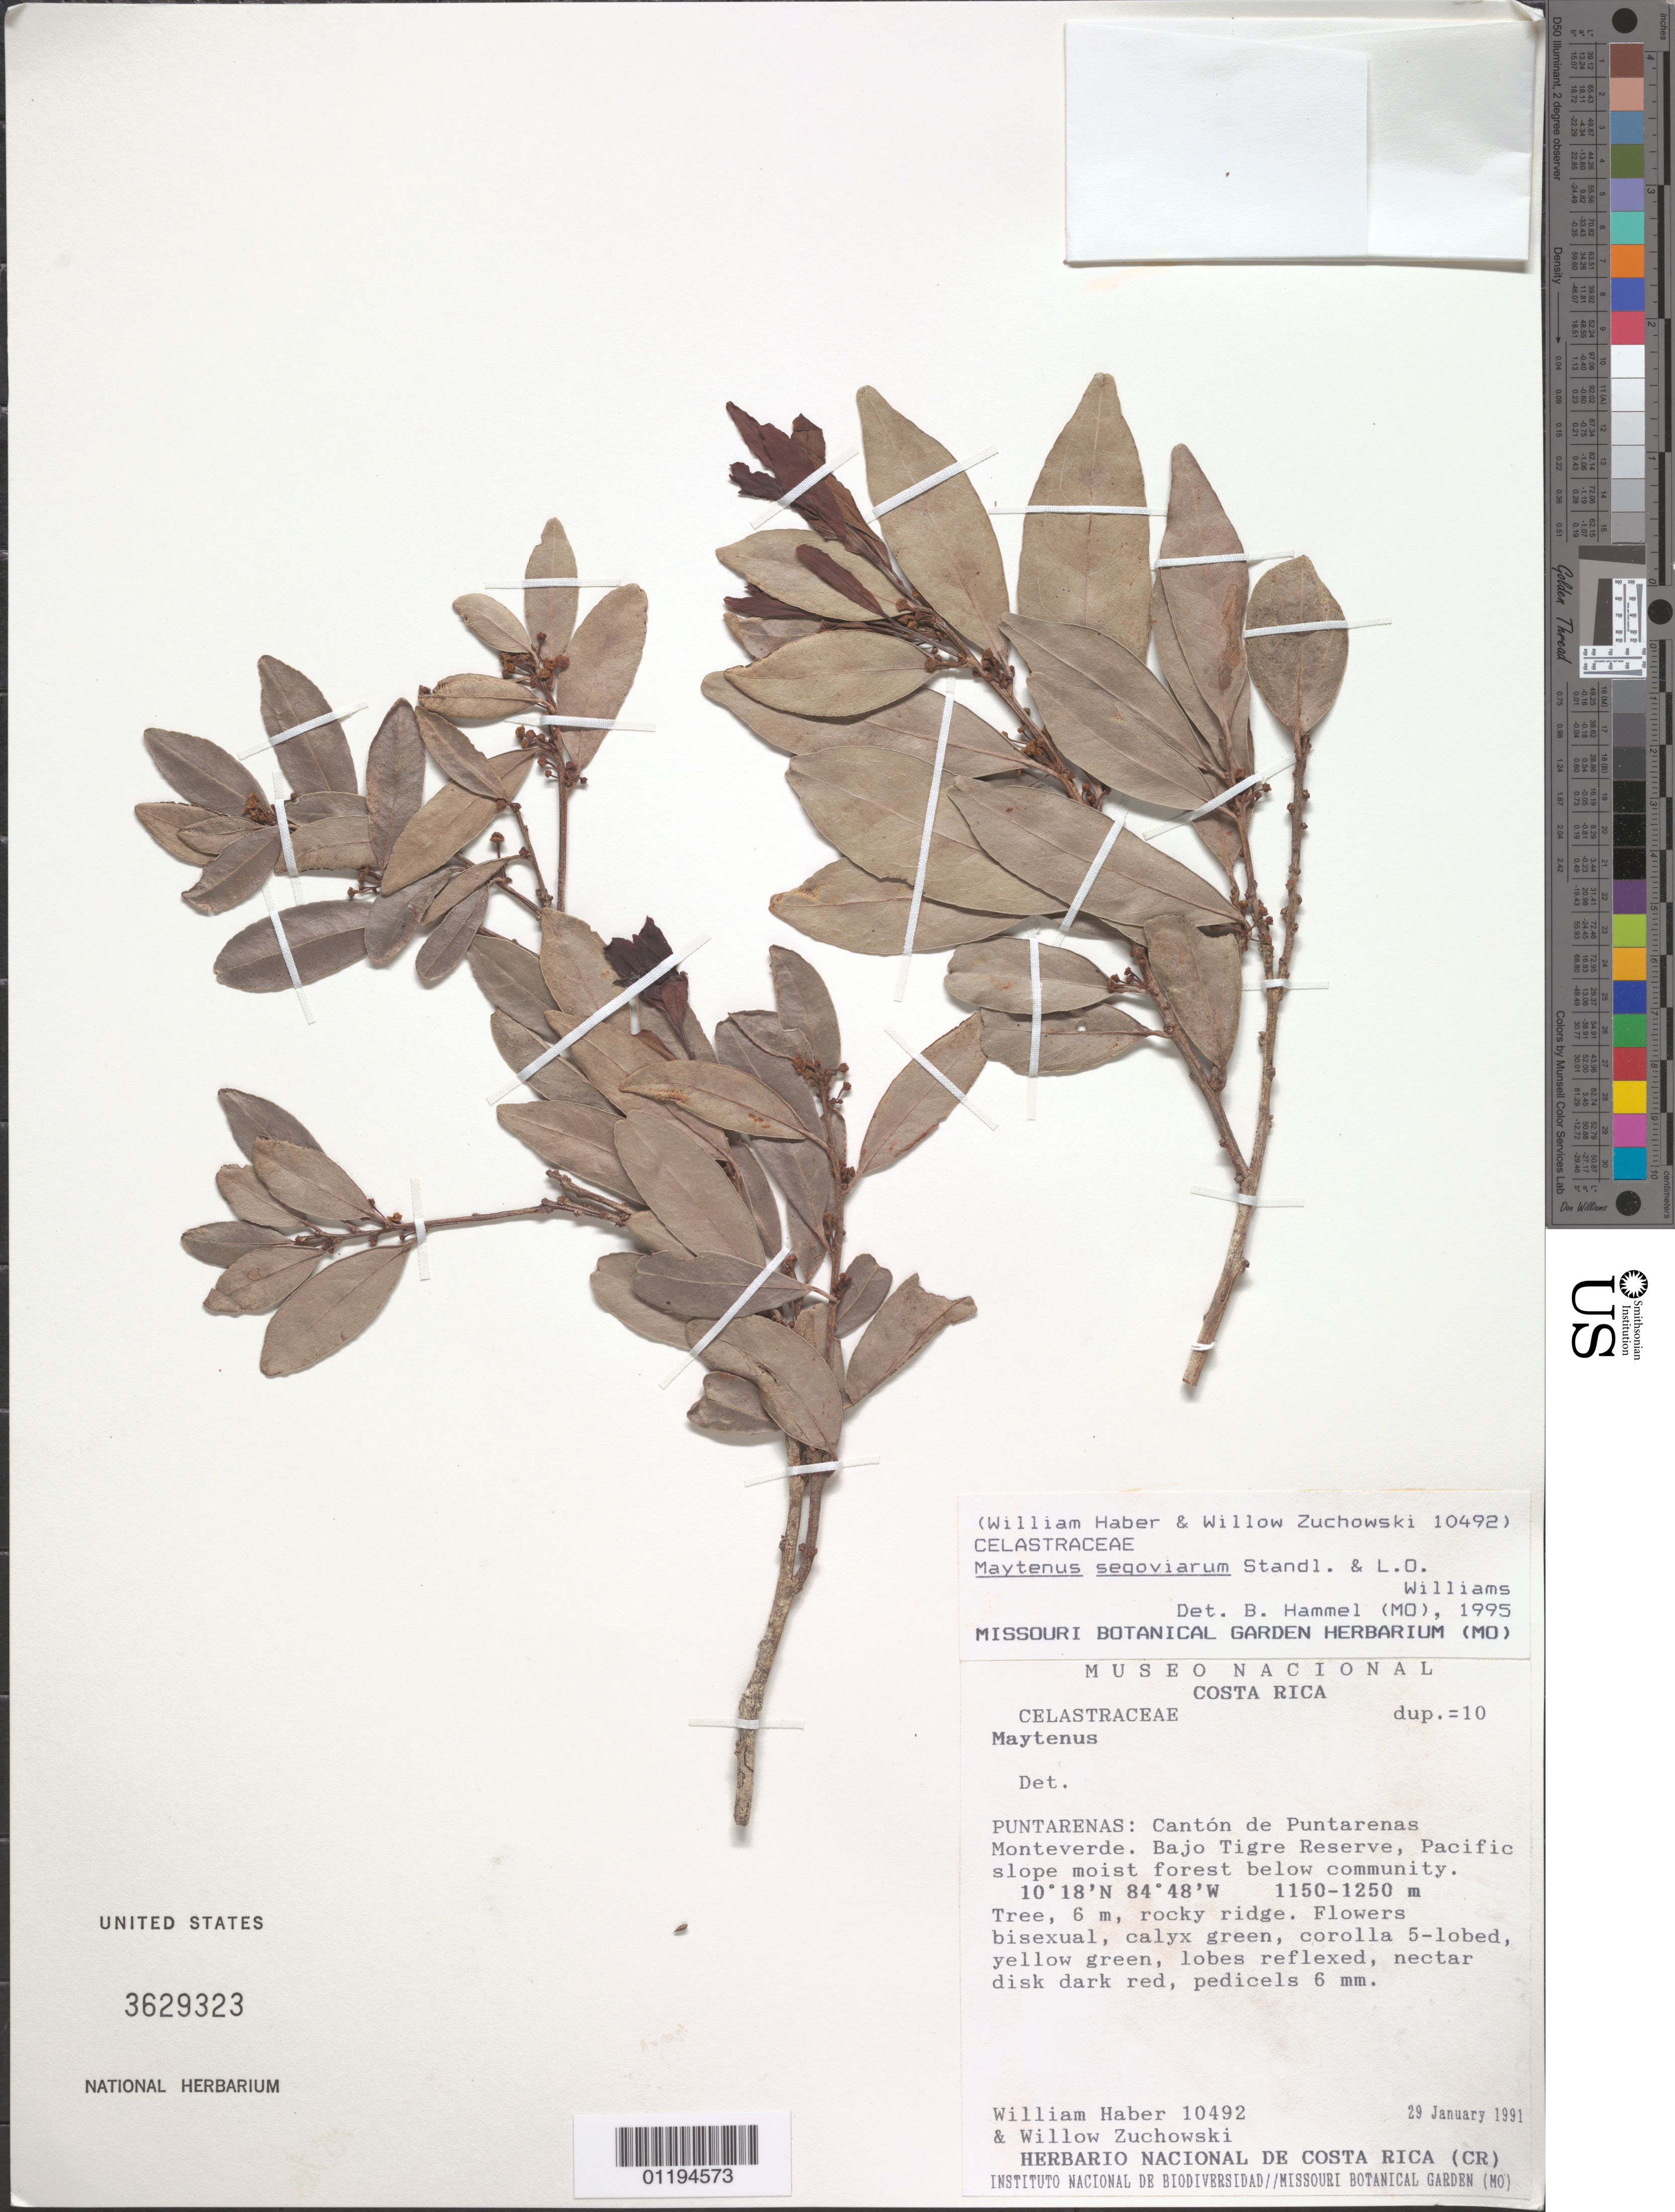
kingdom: Plantae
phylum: Tracheophyta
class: Magnoliopsida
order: Celastrales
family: Celastraceae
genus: Maytenus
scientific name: Maytenus segoviarum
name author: Standl. & L.O. Williams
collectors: W. Haber & W. Zuchowski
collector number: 10492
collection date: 1991-01-29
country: Costa Rica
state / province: Puntarenas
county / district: Monteverde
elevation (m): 1150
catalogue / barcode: US 3629323